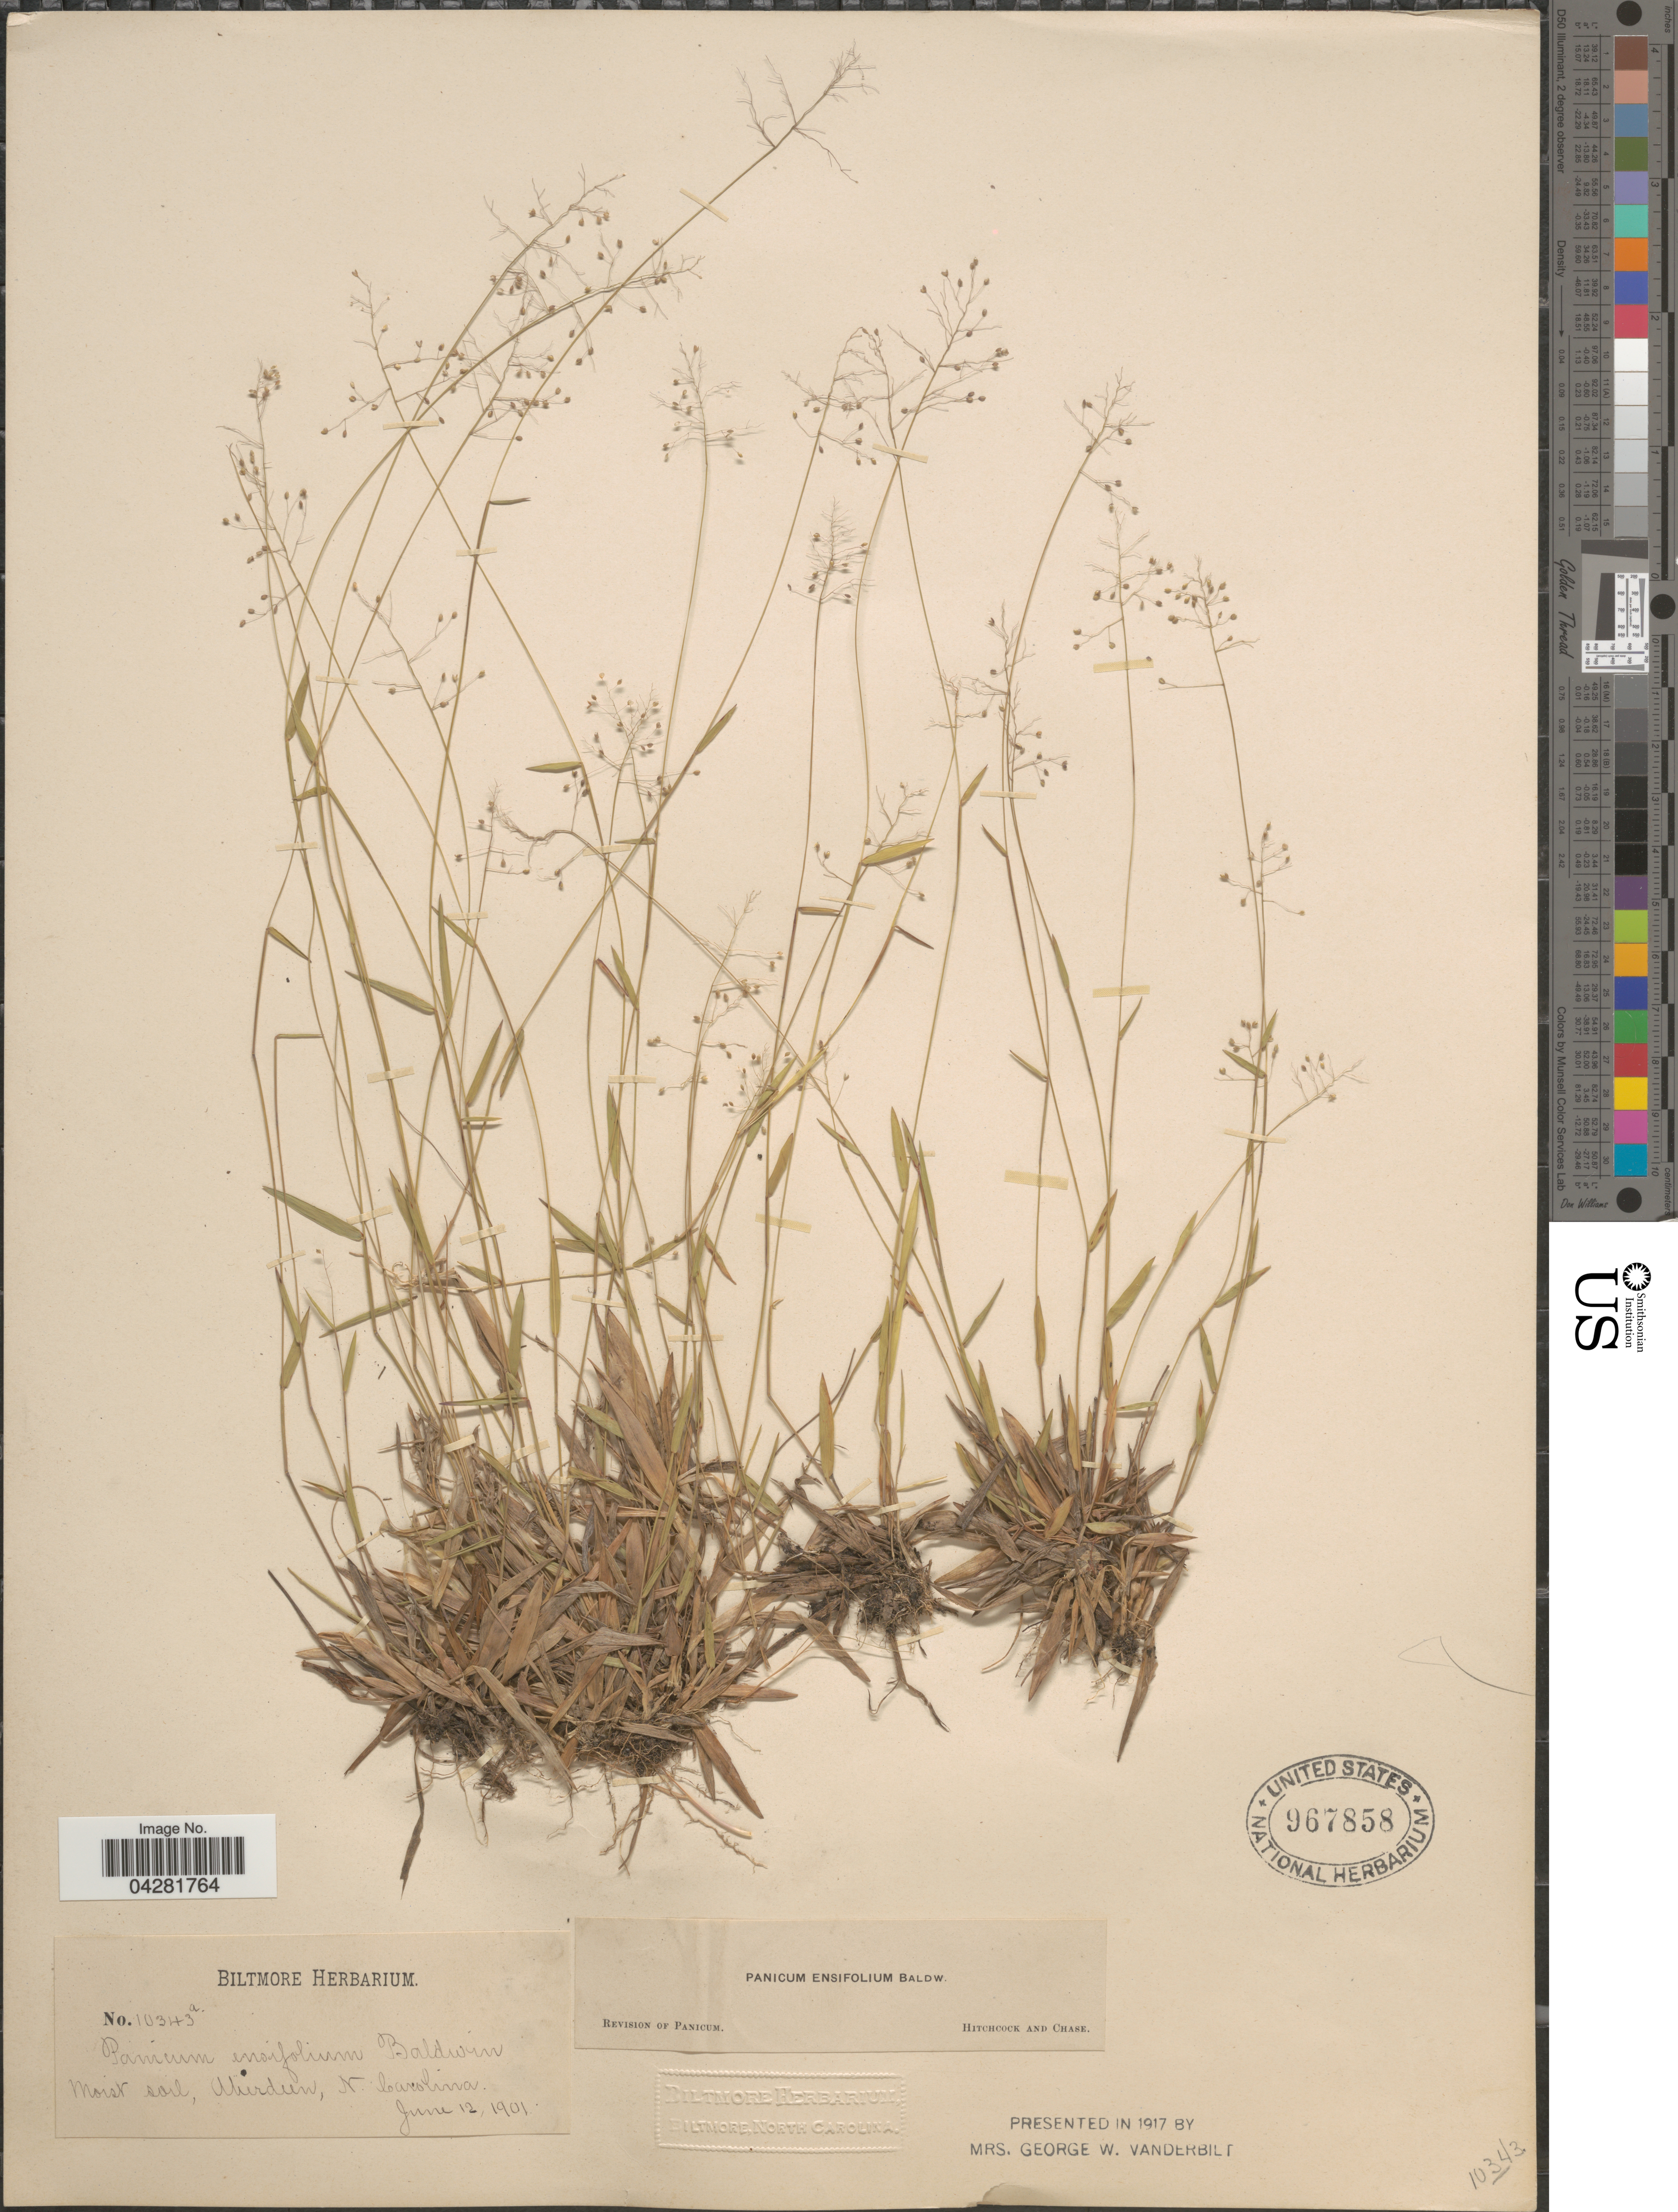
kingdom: Plantae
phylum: Tracheophyta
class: Liliopsida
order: Poales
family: Poaceae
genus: Dichanthelium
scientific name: Dichanthelium ensifolium var. ensifolium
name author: (Baldwin ex Elliot) Gould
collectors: ex herb. Biltmore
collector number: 10343a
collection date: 1901-06-12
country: United States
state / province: North Carolina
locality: Aberdeen.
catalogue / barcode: US 967858